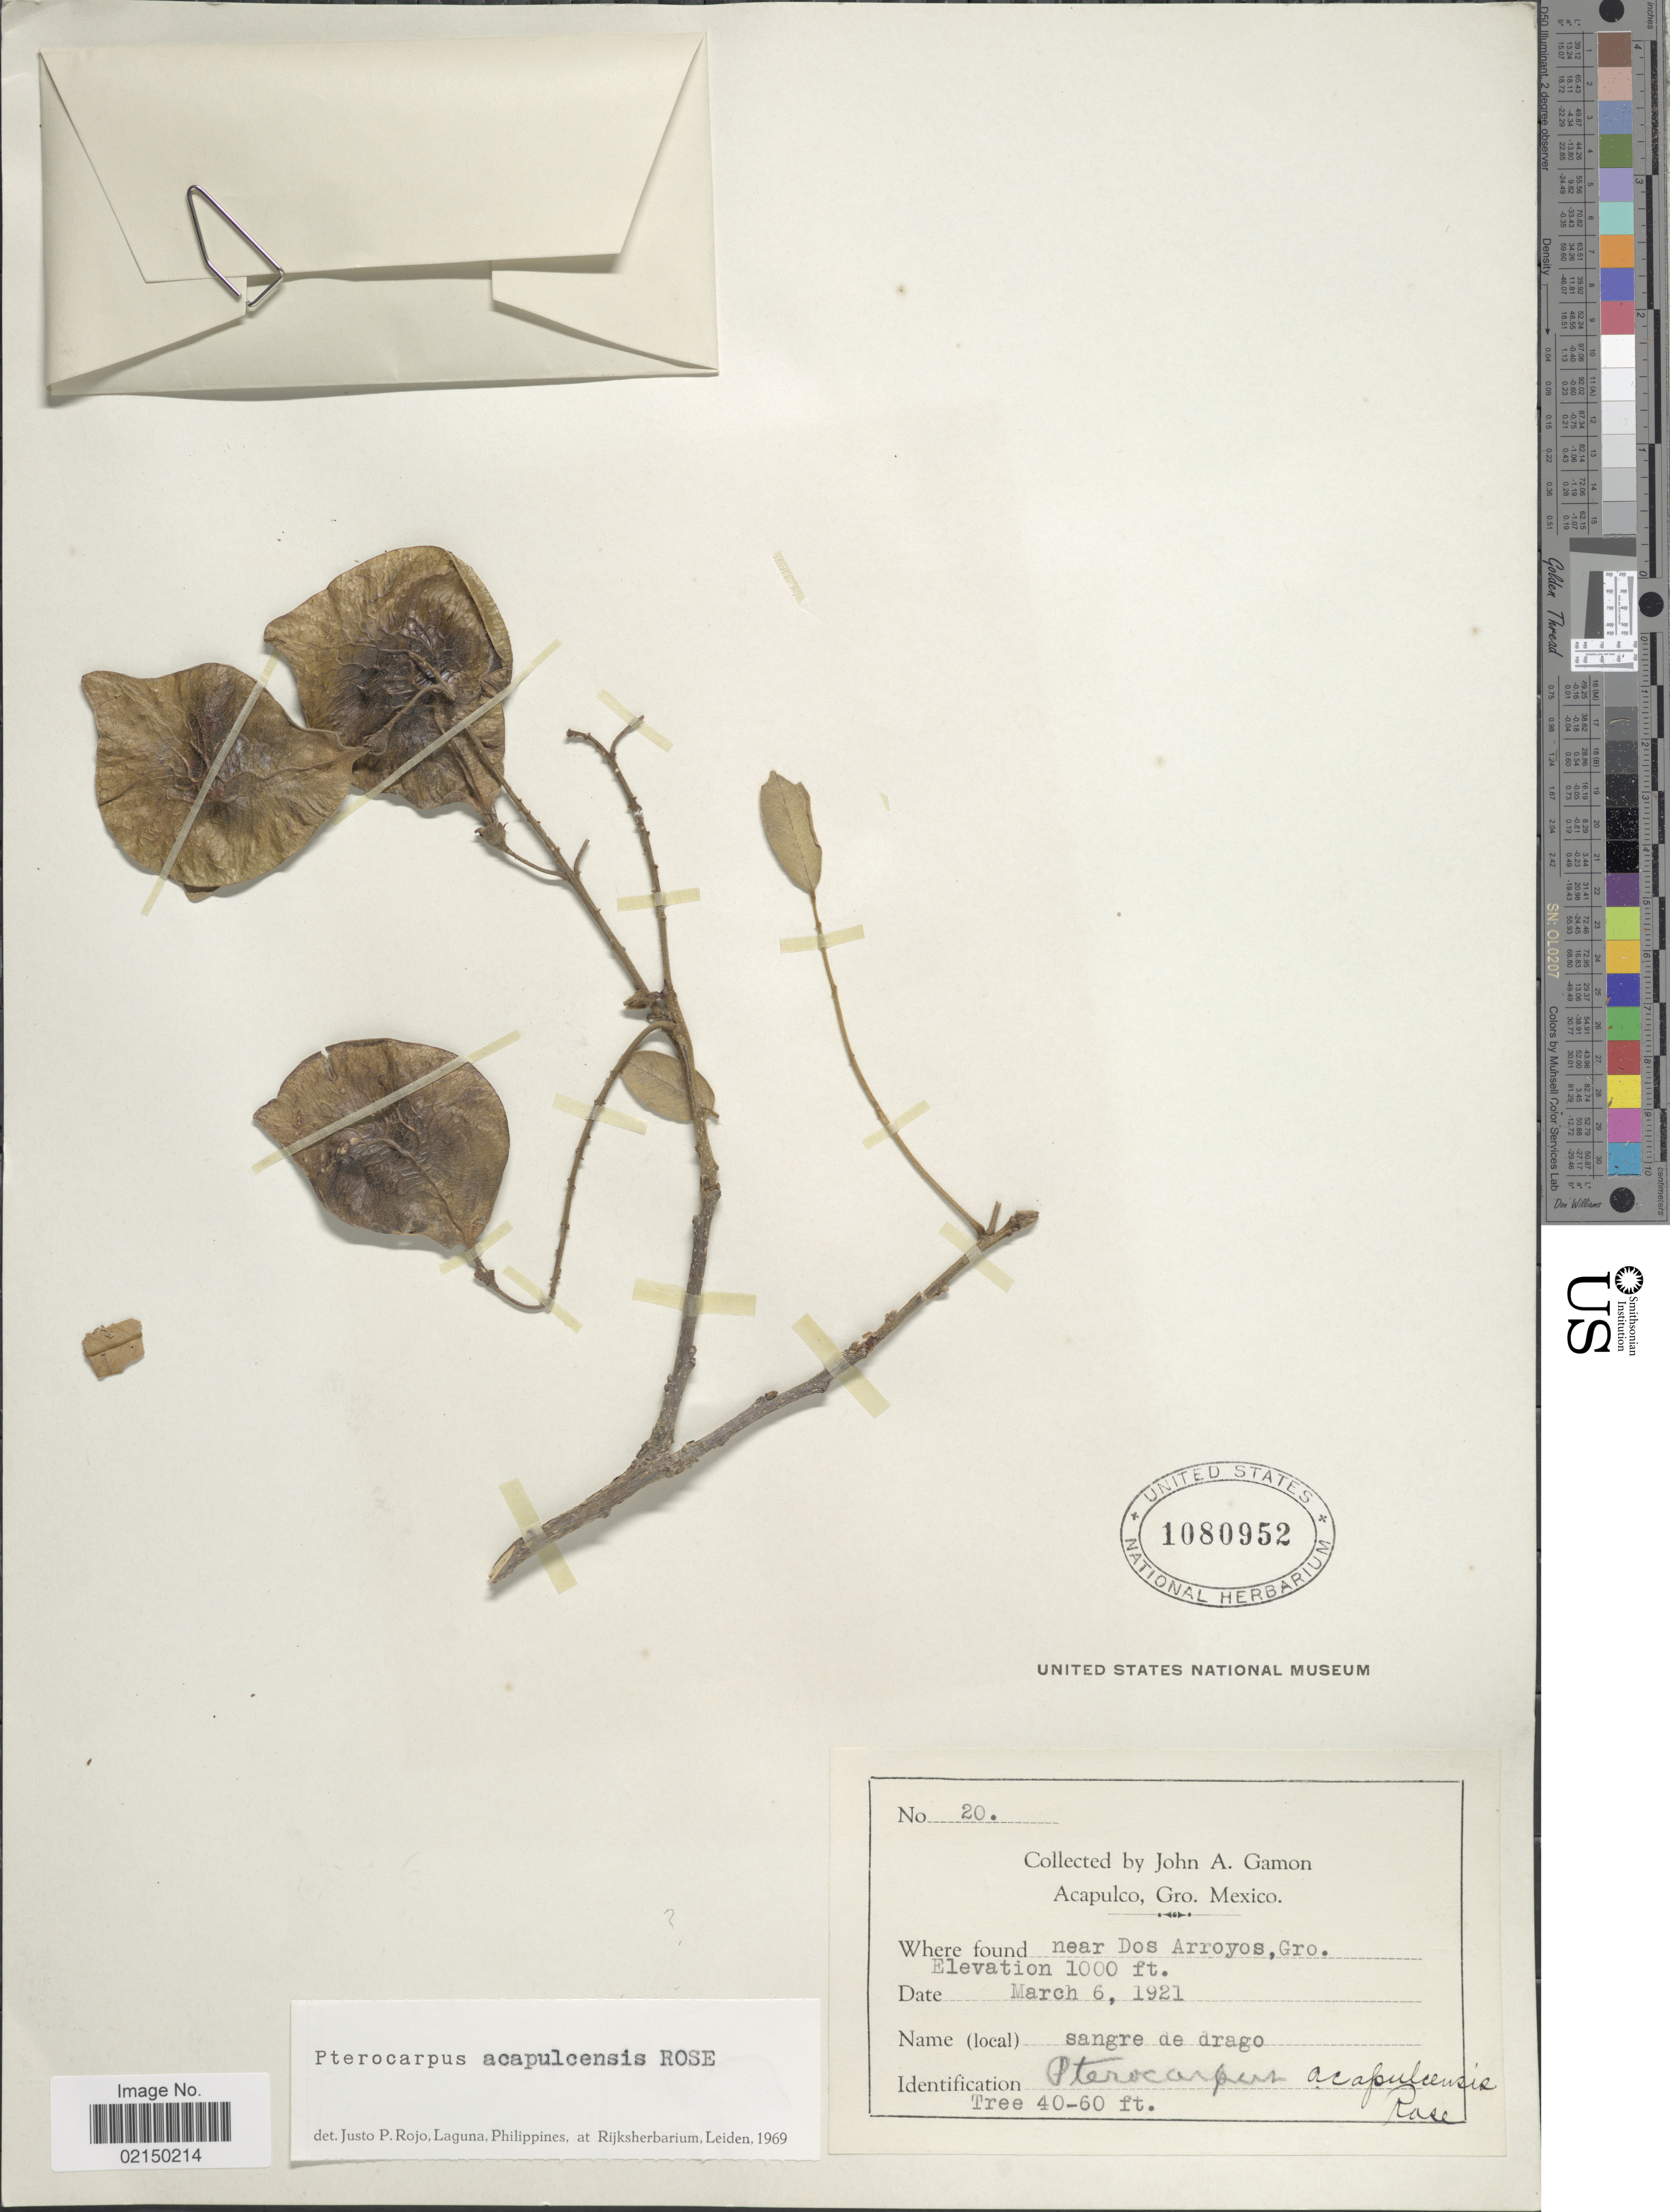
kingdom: Plantae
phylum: Tracheophyta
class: Magnoliopsida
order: Fabales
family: Fabaceae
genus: Pterocarpus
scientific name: Pterocarpus acapulcensis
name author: Rose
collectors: J. Gamon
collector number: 20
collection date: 1921-03-06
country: Mexico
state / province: Guerrero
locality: Acapulco, near Dos Arroyos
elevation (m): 305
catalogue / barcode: US 1080952